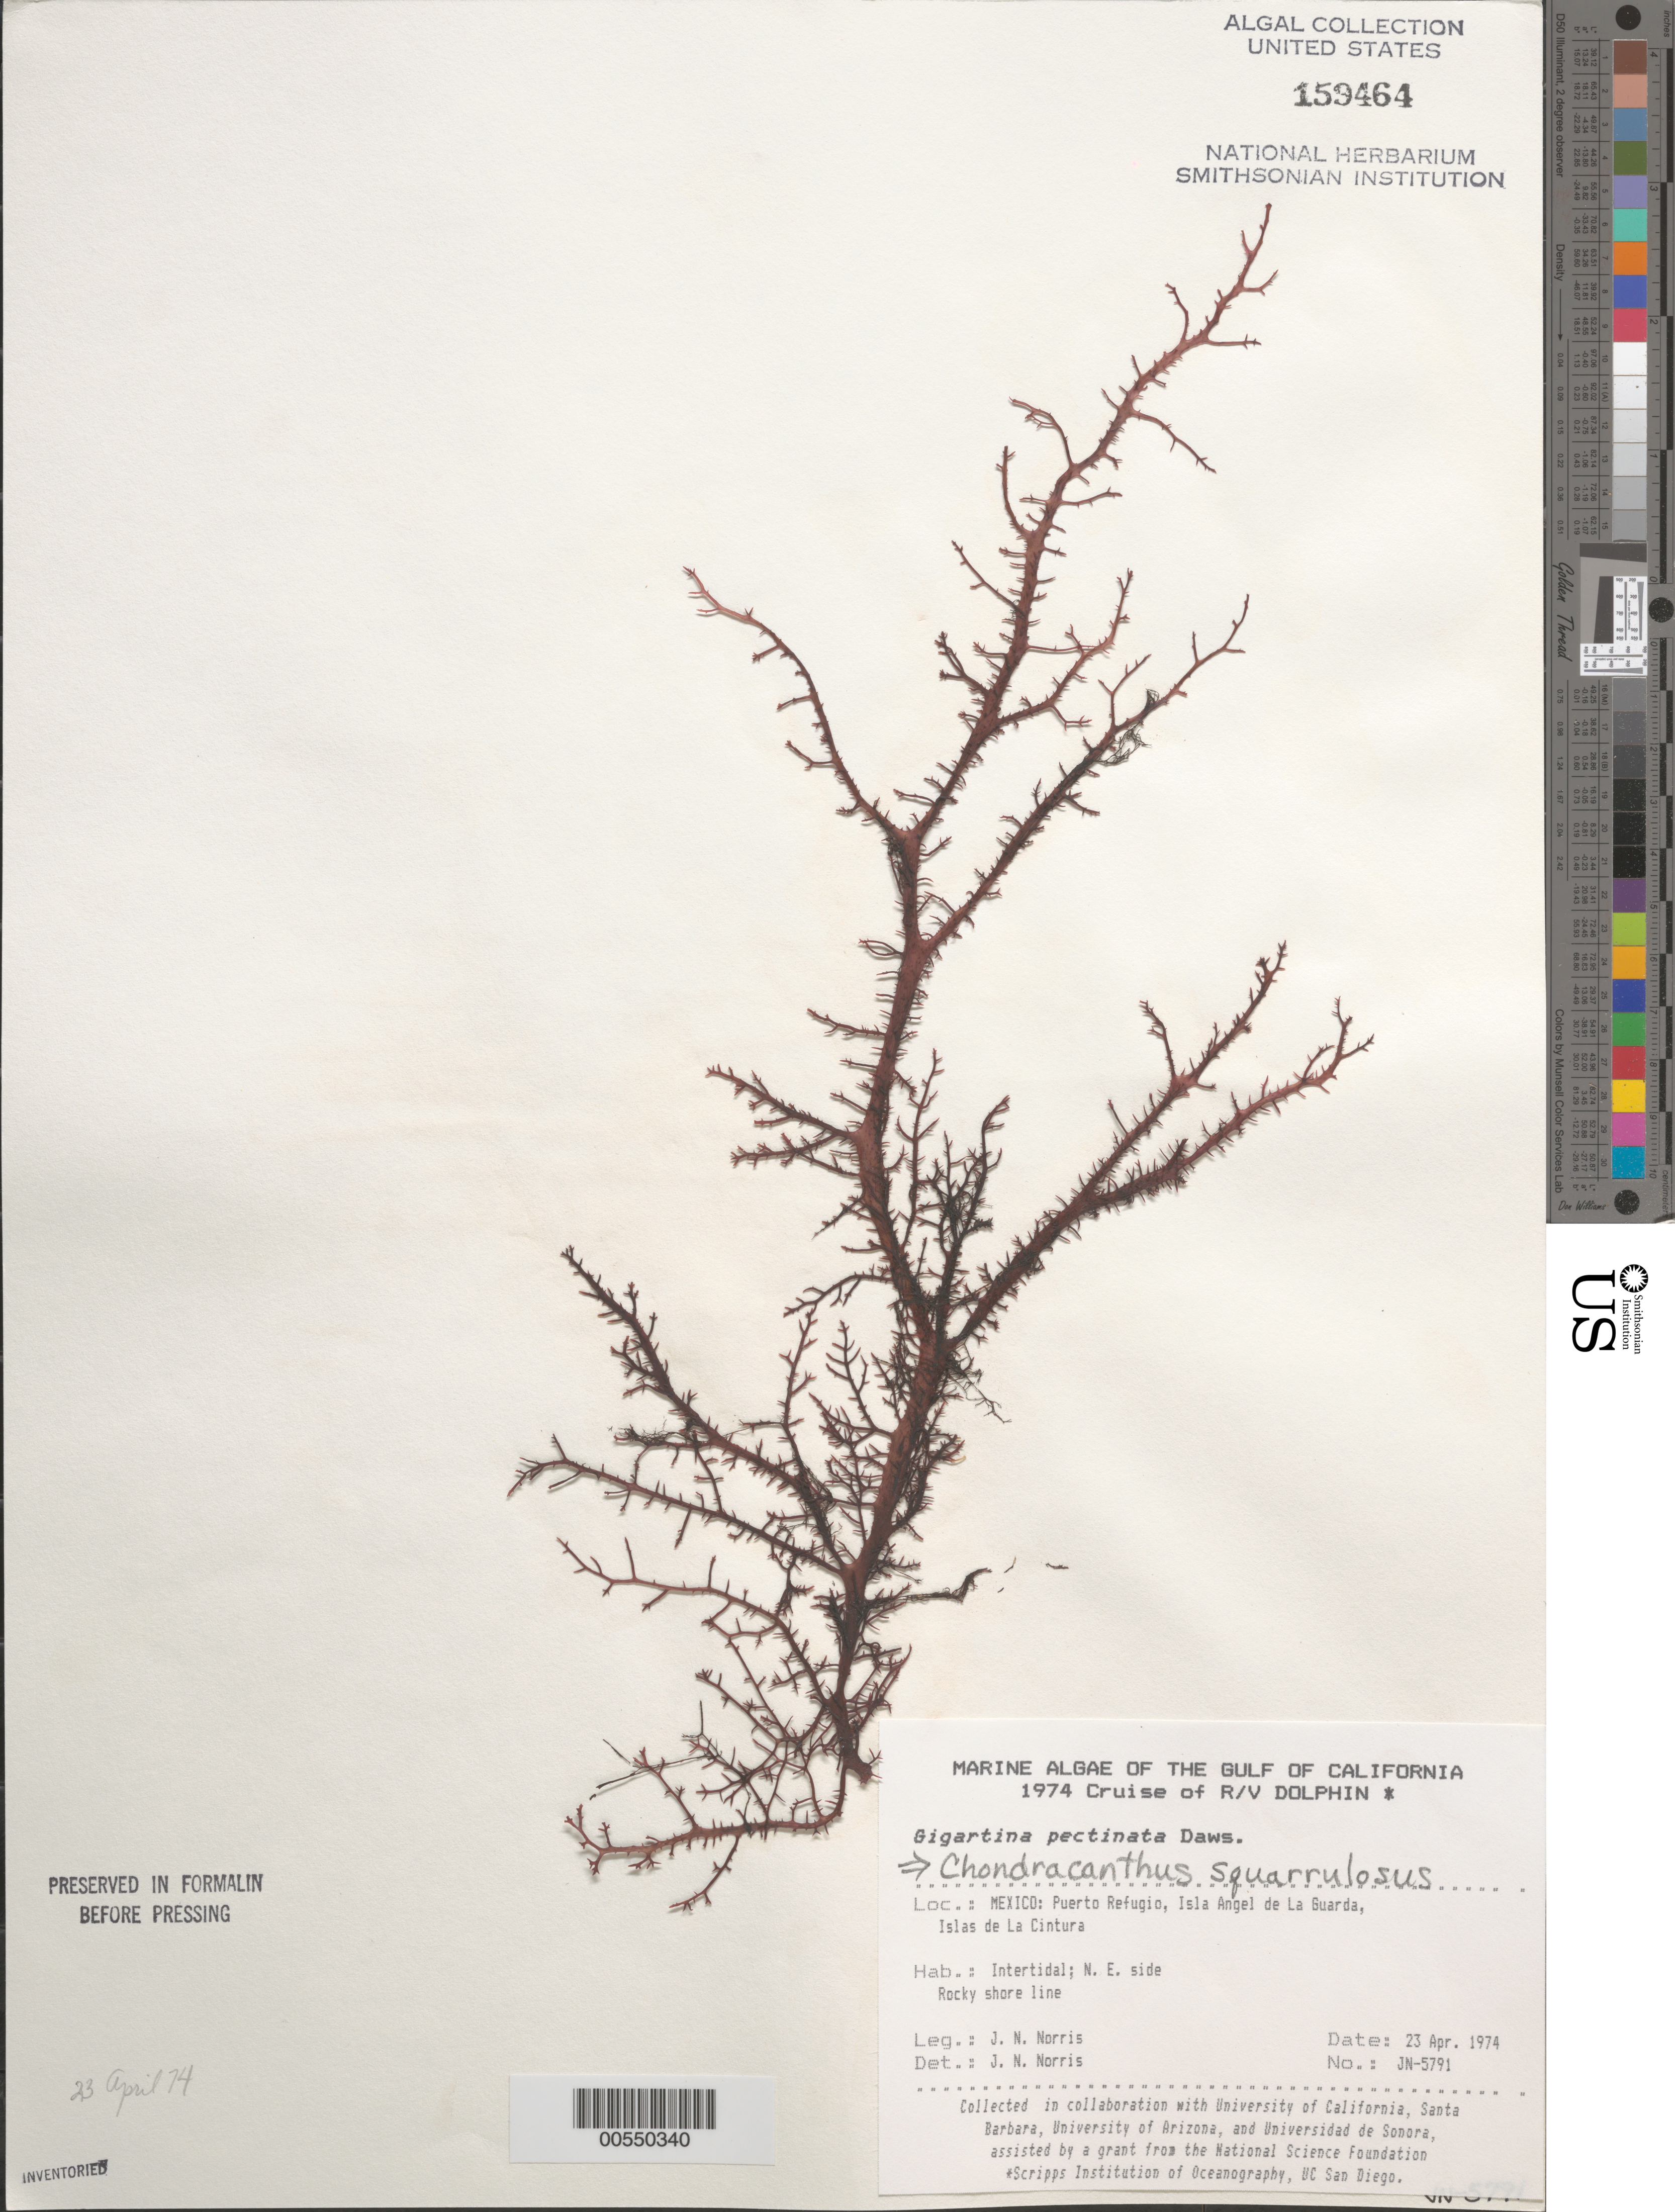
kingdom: Plantae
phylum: Rhodophyta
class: Florideophyceae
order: Gigartinales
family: Gigartinaceae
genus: Chondracanthus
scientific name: Chondracanthus squarrulosus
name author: (Setch. & N.L. Gardner) J.R. Hughey et al.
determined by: Norris, James N.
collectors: J. N. Norris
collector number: JN-5791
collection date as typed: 23 Apr 1974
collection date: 1974-04-23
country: Mexico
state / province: Baja California Norte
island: Isla Angel de la Guarda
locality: Puerto Refugio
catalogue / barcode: US 159464